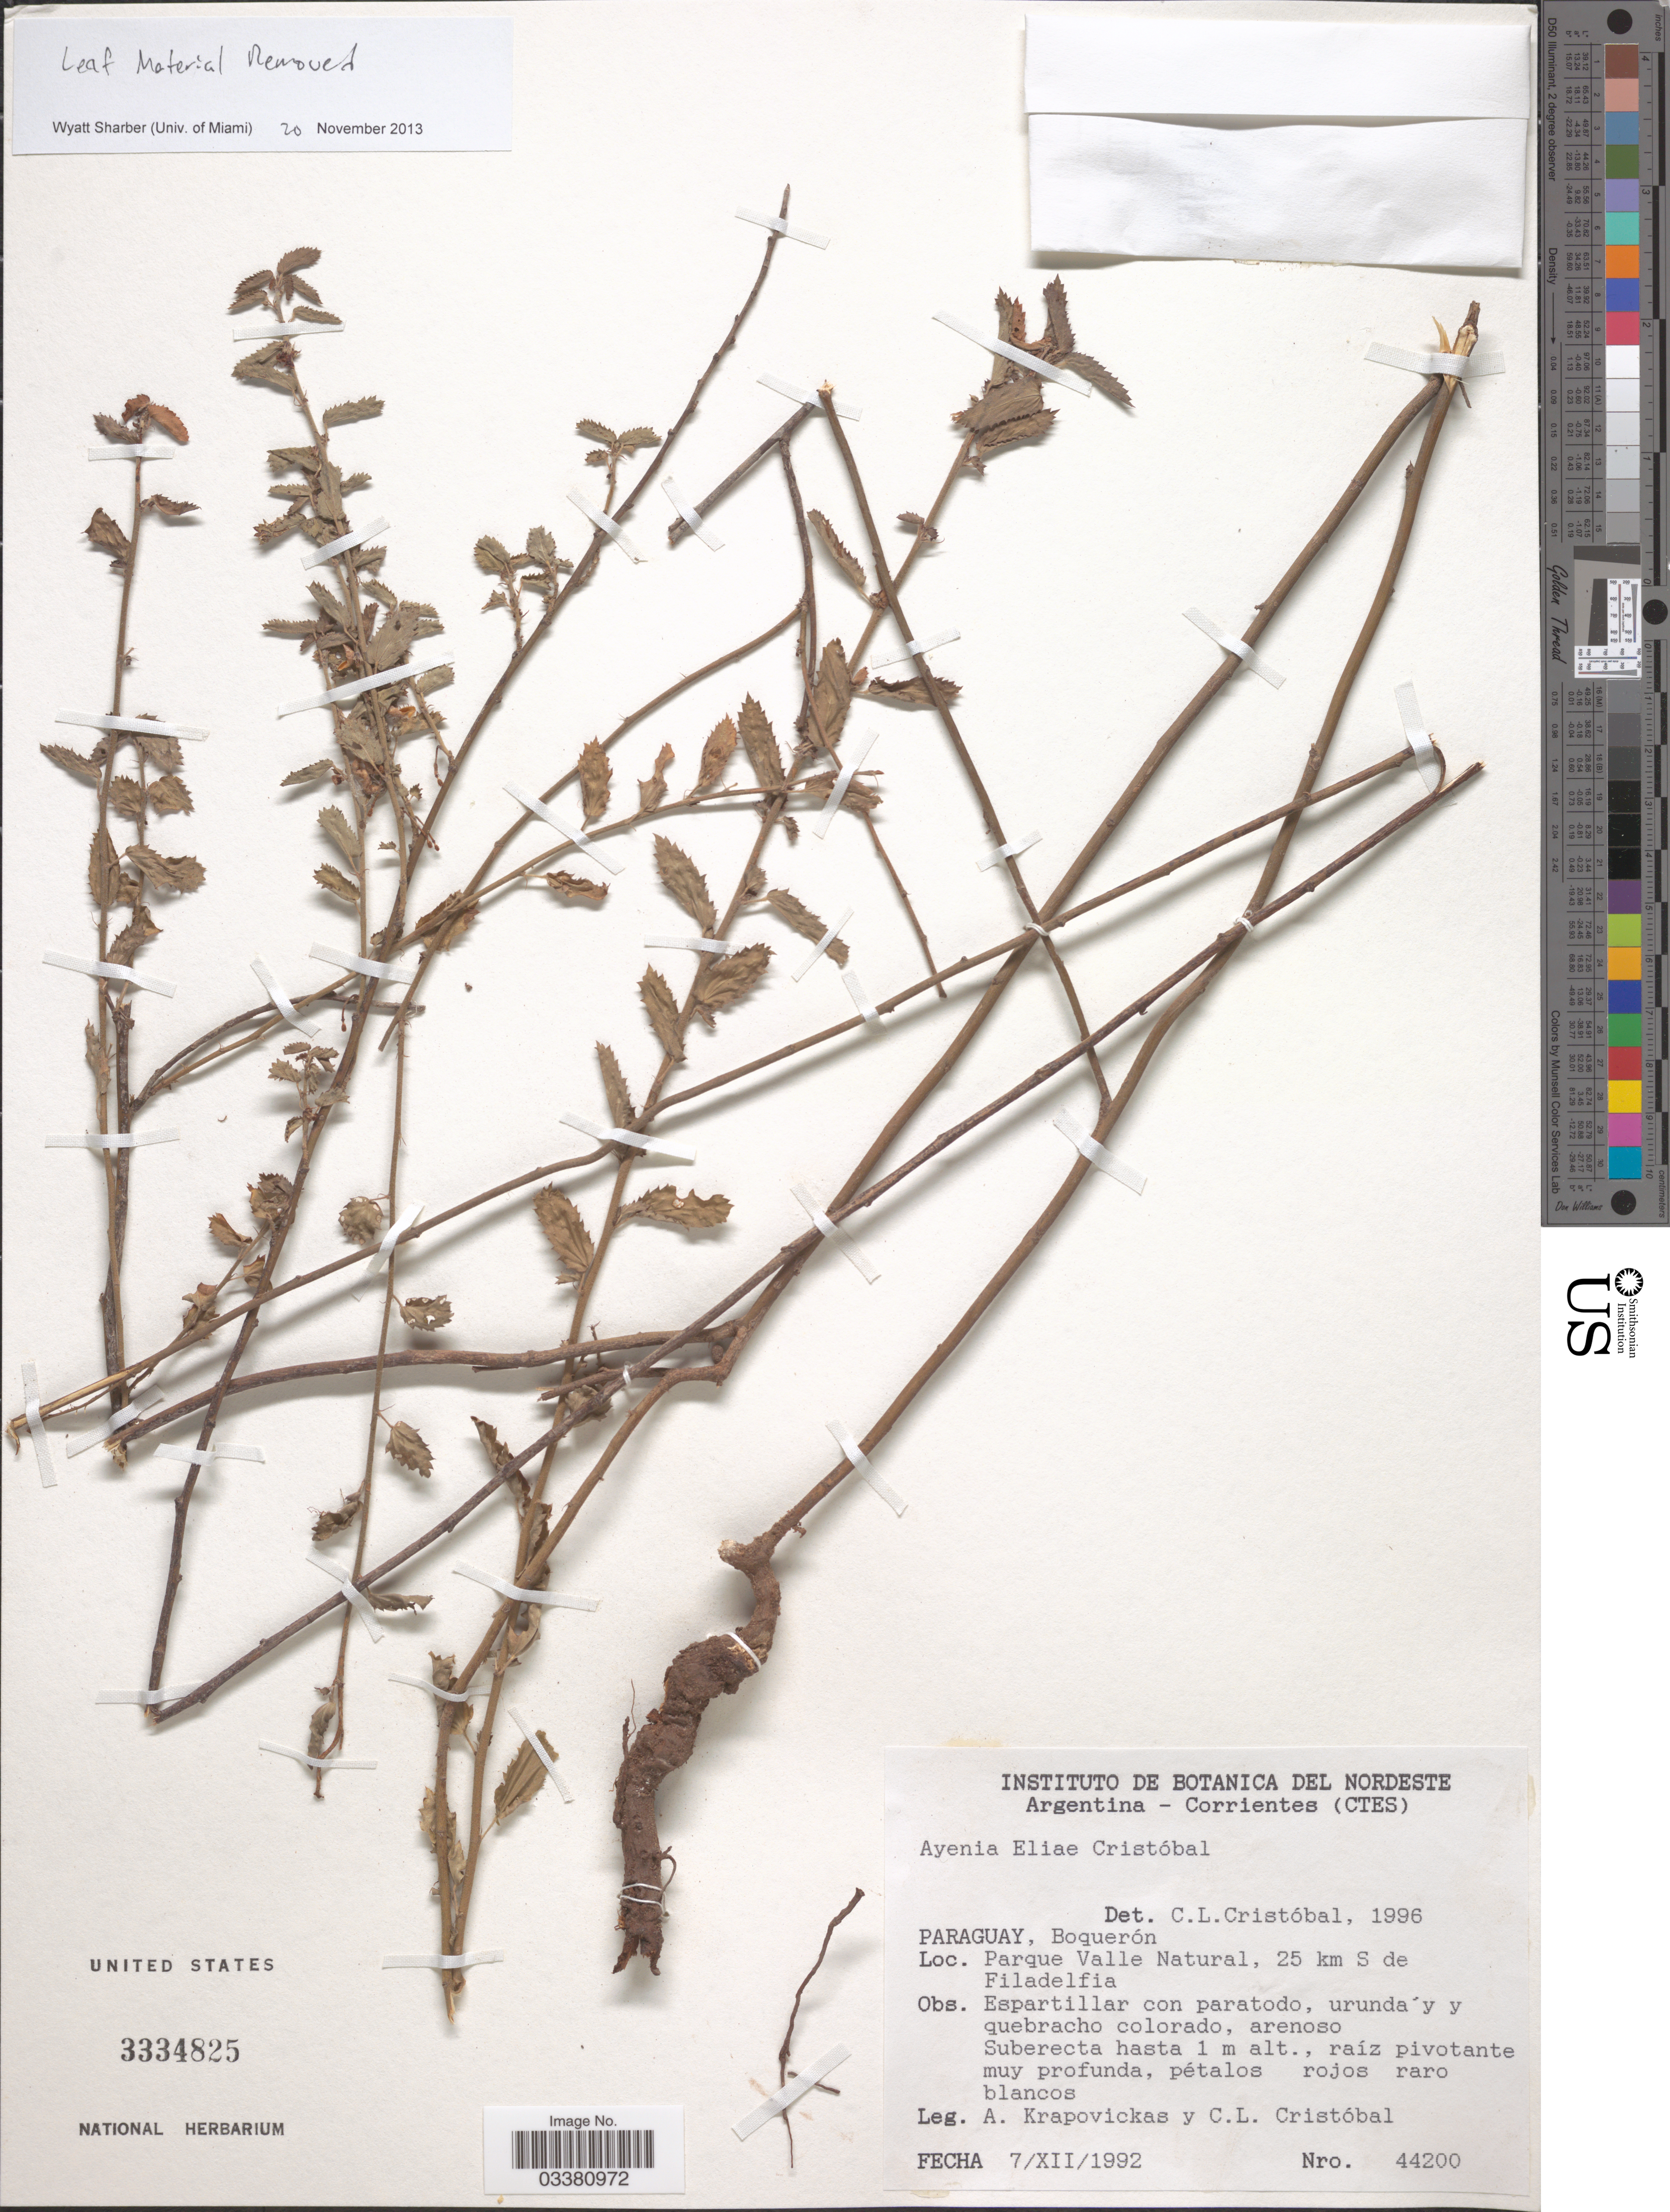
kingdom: Plantae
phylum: Tracheophyta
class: Magnoliopsida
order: Malvales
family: Malvaceae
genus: Ayenia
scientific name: Ayenia eliae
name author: Cristóbal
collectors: A. Krapovickas & C. L. Cristóbal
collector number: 44200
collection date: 1992-12-07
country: Paraguay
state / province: Boqueron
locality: Parque Valle Natural, 25 km S de Filadelfia.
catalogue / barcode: US 3334825